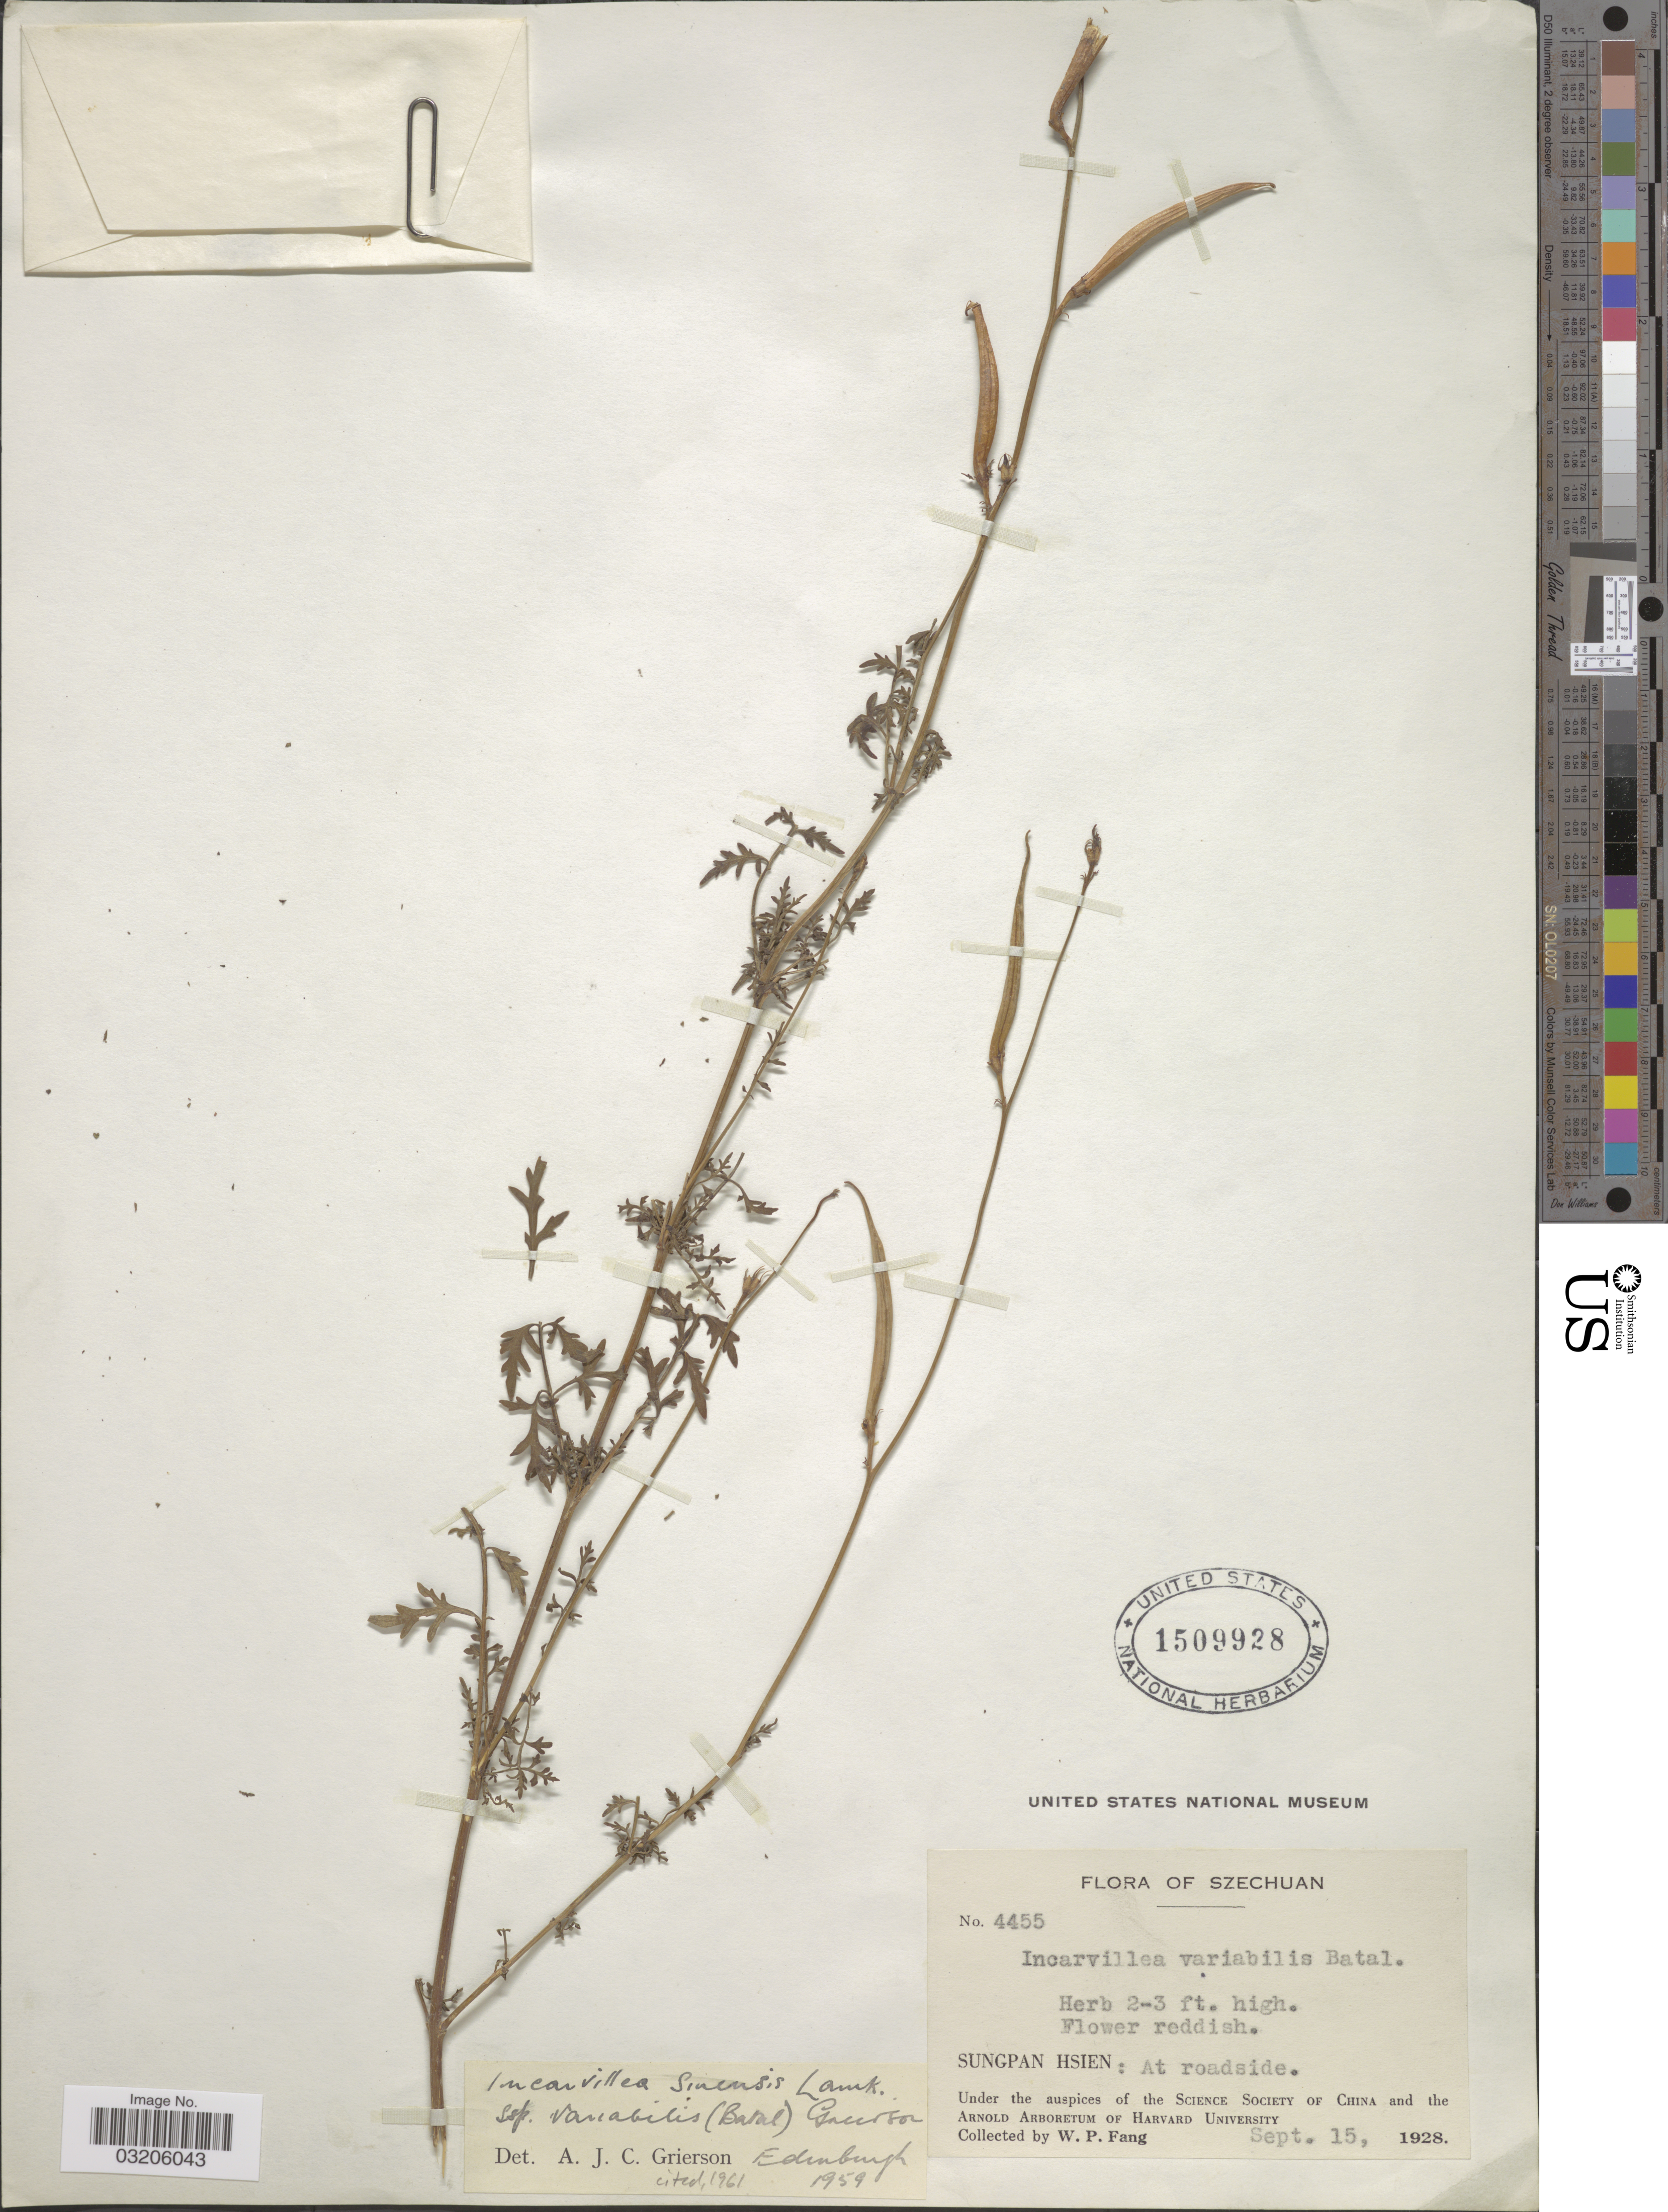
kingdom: Plantae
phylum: Tracheophyta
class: Magnoliopsida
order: Lamiales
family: Bignoniaceae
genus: Incarvillea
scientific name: Incarvillea sinensis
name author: Lam.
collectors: W. P. Fang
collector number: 4455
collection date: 1928-09-15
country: China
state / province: Sichuan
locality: Szechuan. Sungpan Hsien.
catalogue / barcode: US 1509928